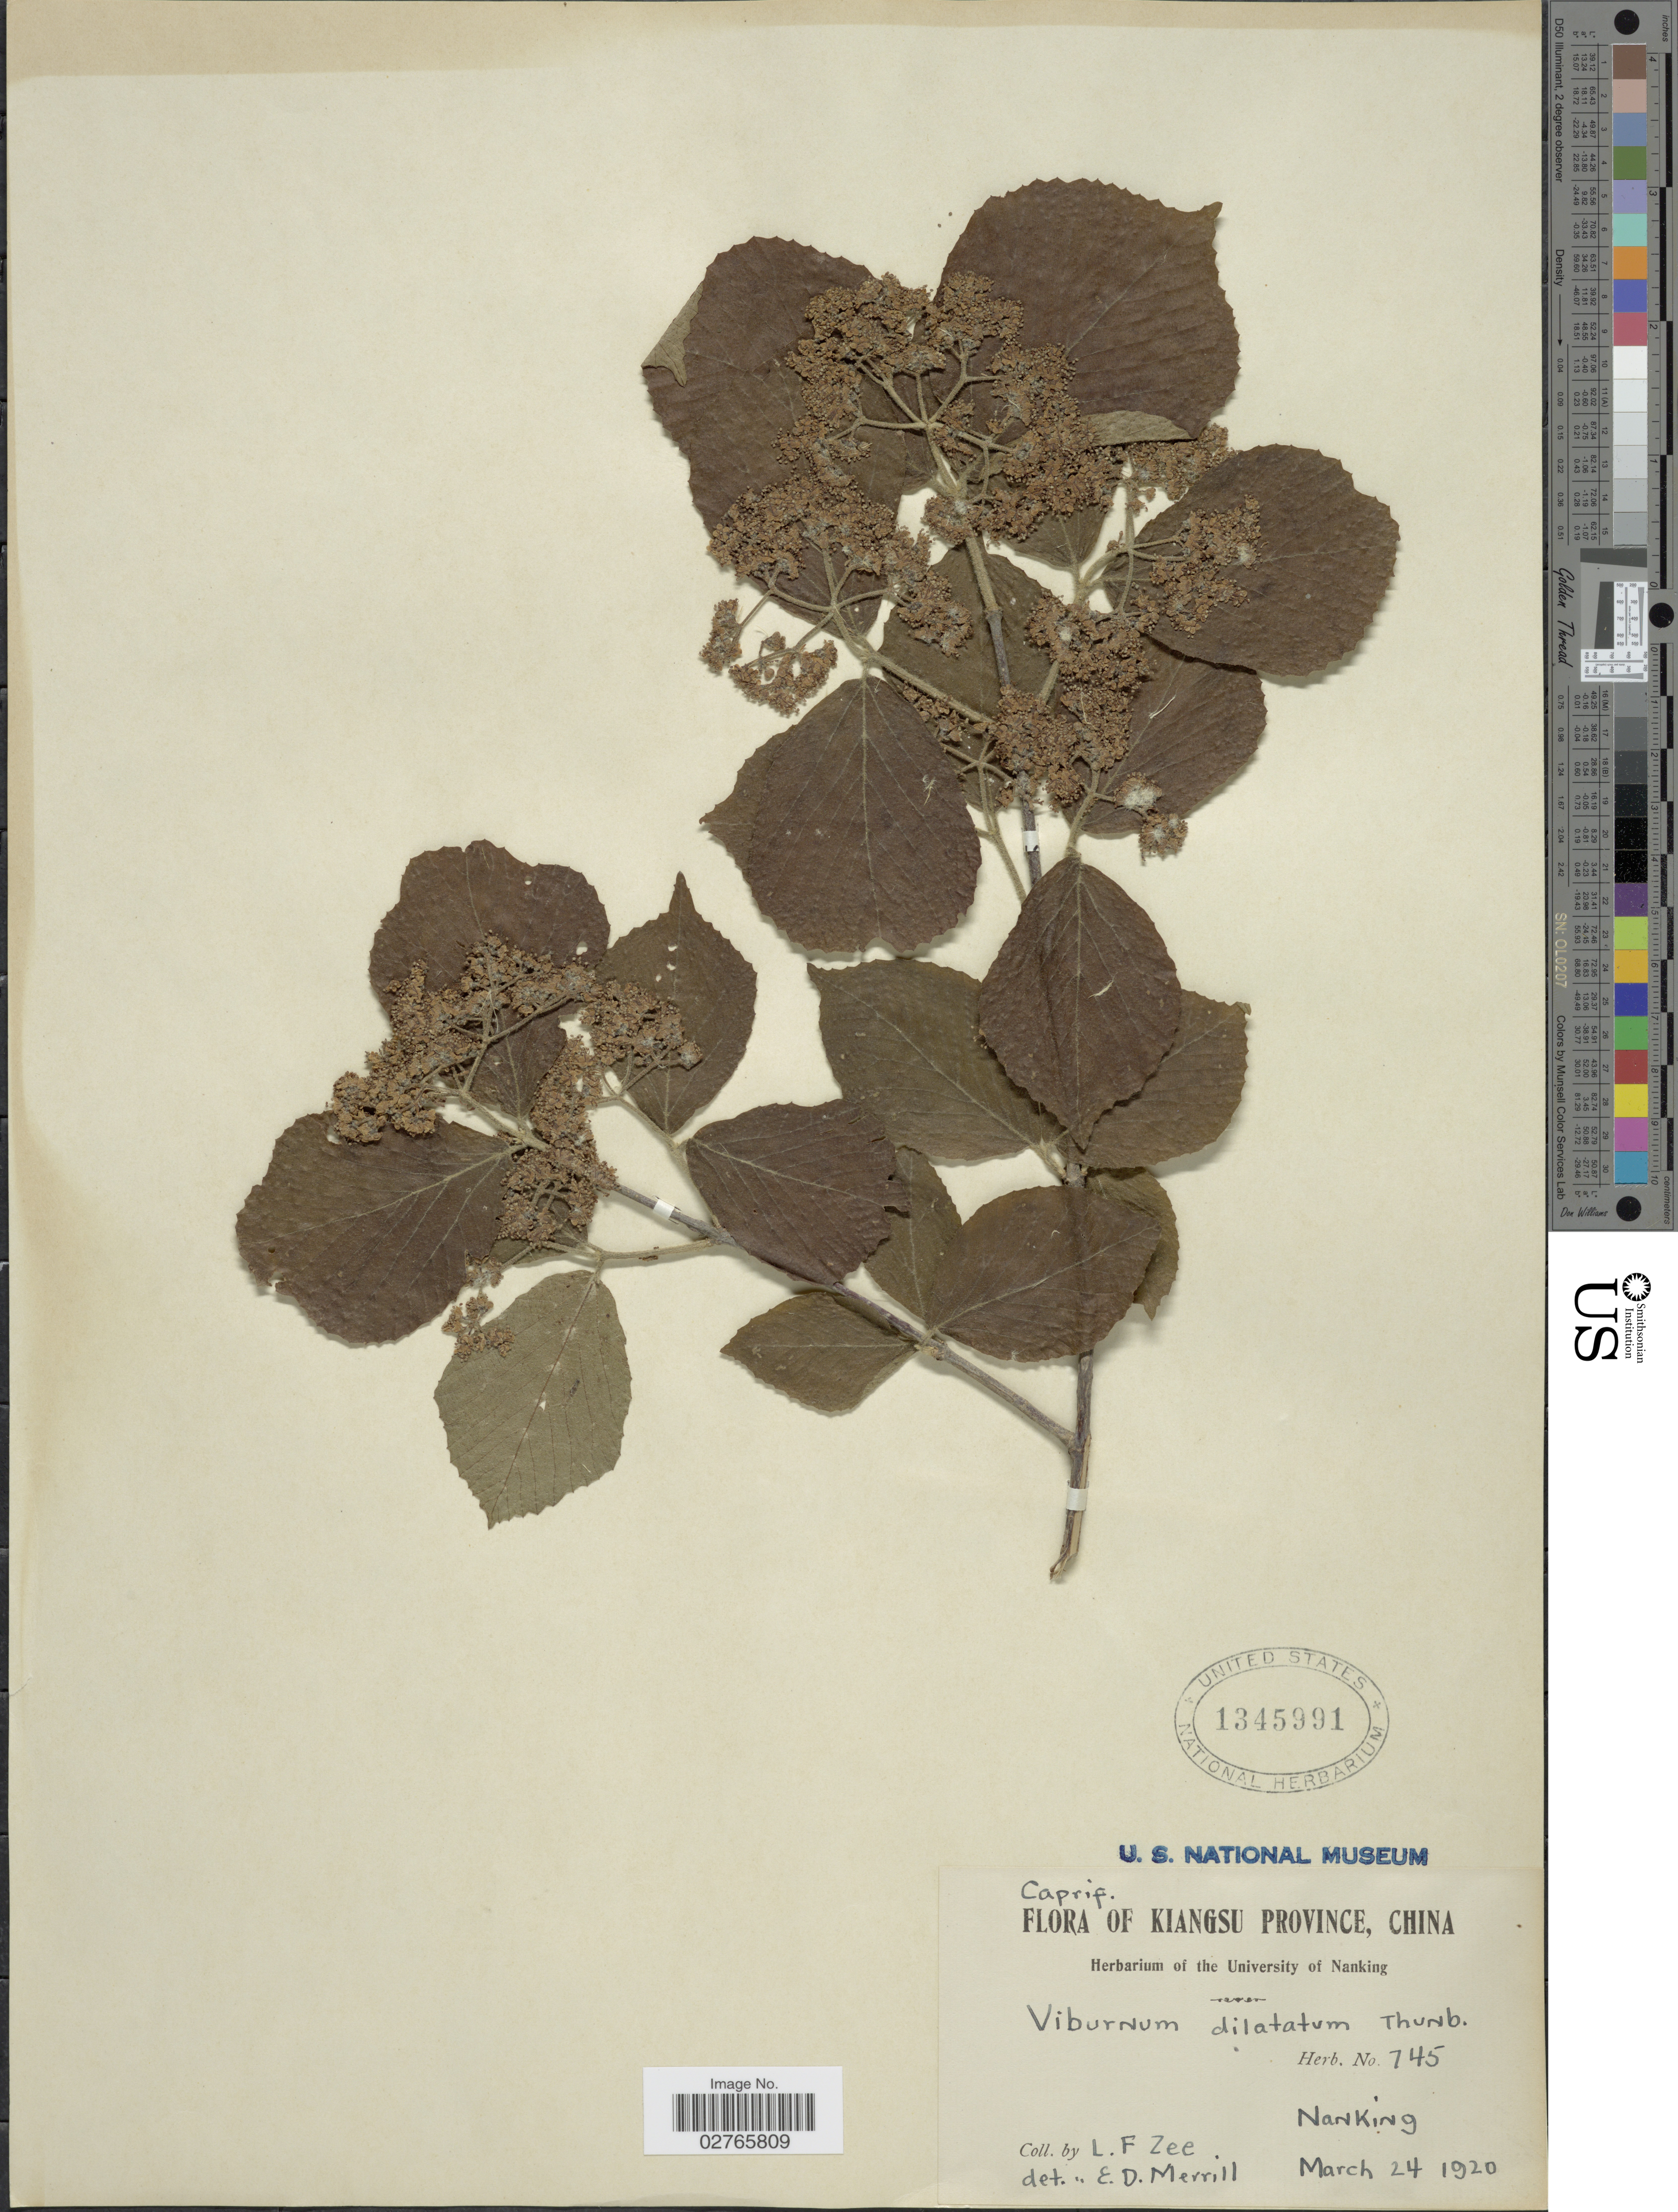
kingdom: Plantae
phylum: Tracheophyta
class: Magnoliopsida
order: Dipsacales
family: Viburnaceae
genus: Viburnum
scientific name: Viburnum dilatatum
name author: Thunb.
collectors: L. Zee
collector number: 745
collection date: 1920-03-24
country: China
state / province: Jiangsu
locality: Kiangsu Province. Nanking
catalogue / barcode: US 1345991